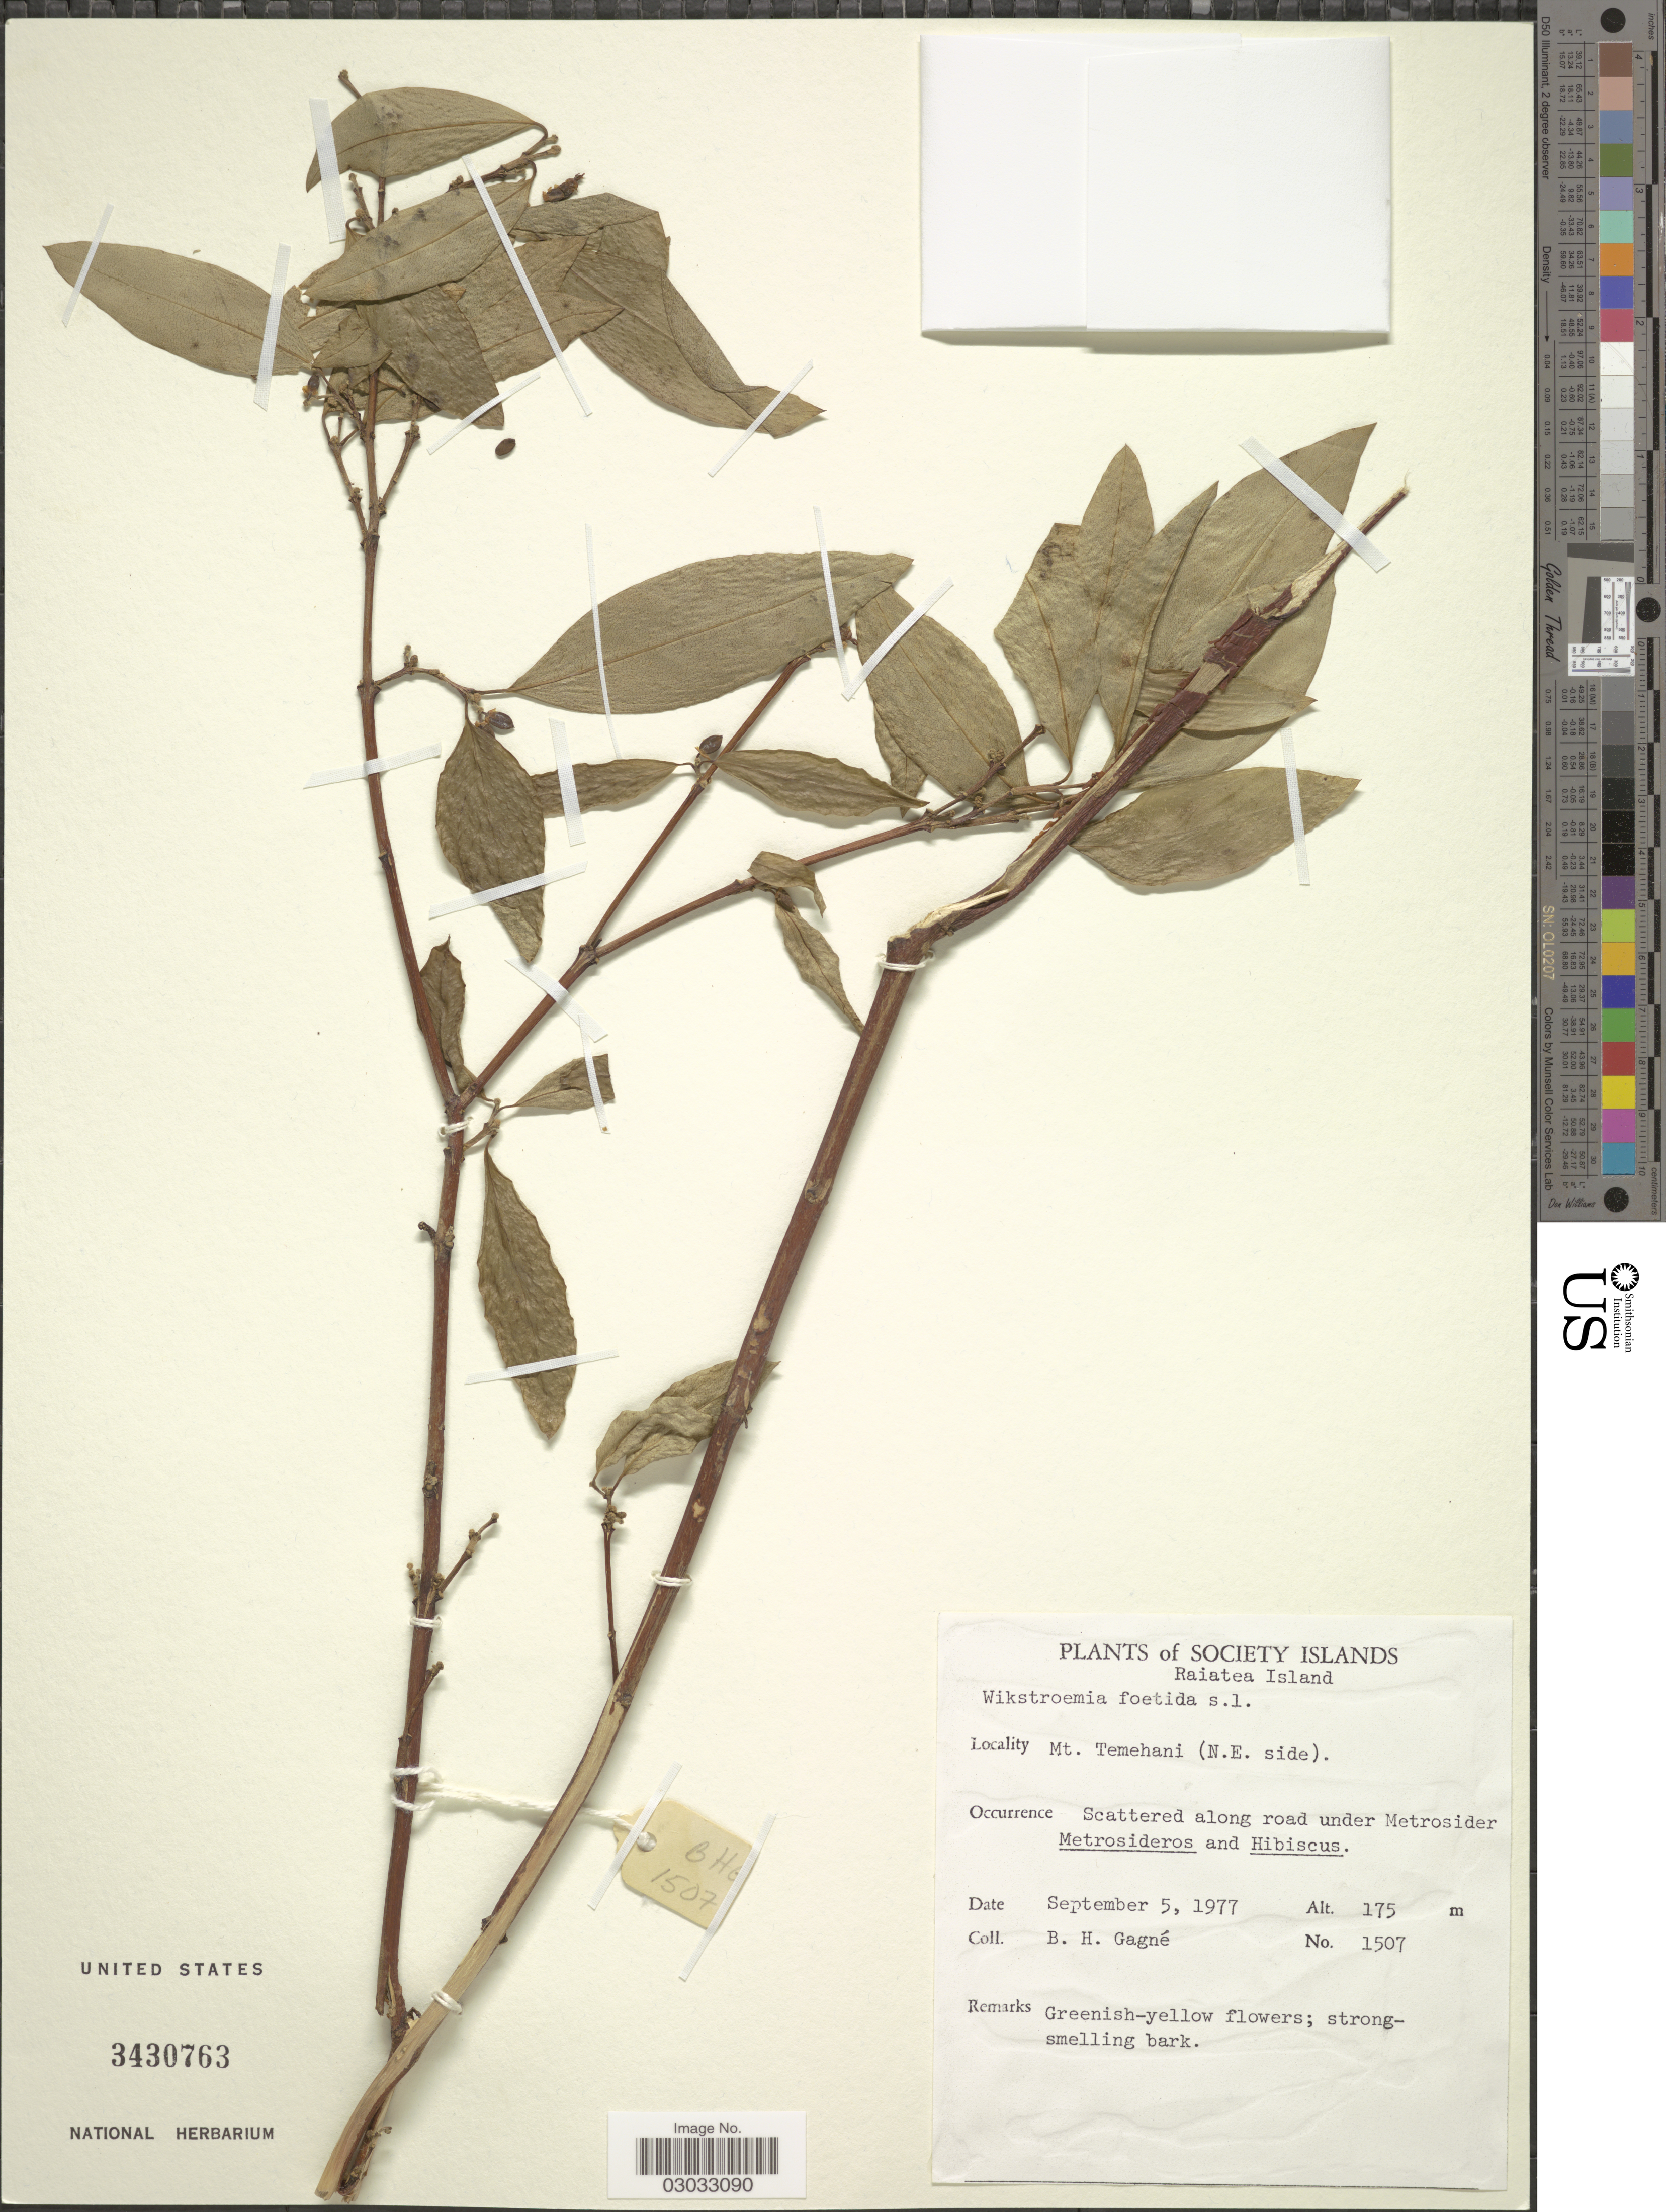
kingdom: Plantae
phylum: Tracheophyta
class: Magnoliopsida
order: Malvales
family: Thymelaeaceae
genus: Wikstroemia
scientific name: Wikstroemia coriacea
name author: Seem.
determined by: Wagner, W. L., (BOT), Smithsonian Institution - National Museum of Natural History (UNITED STATES)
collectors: B. H. Gagné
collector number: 1507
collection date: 1977-09-05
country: French Polynesia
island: Raiatea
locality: Society Islands, Raiatea Island, Mt. Temehani (N.E. side).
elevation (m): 175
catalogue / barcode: US 3430763